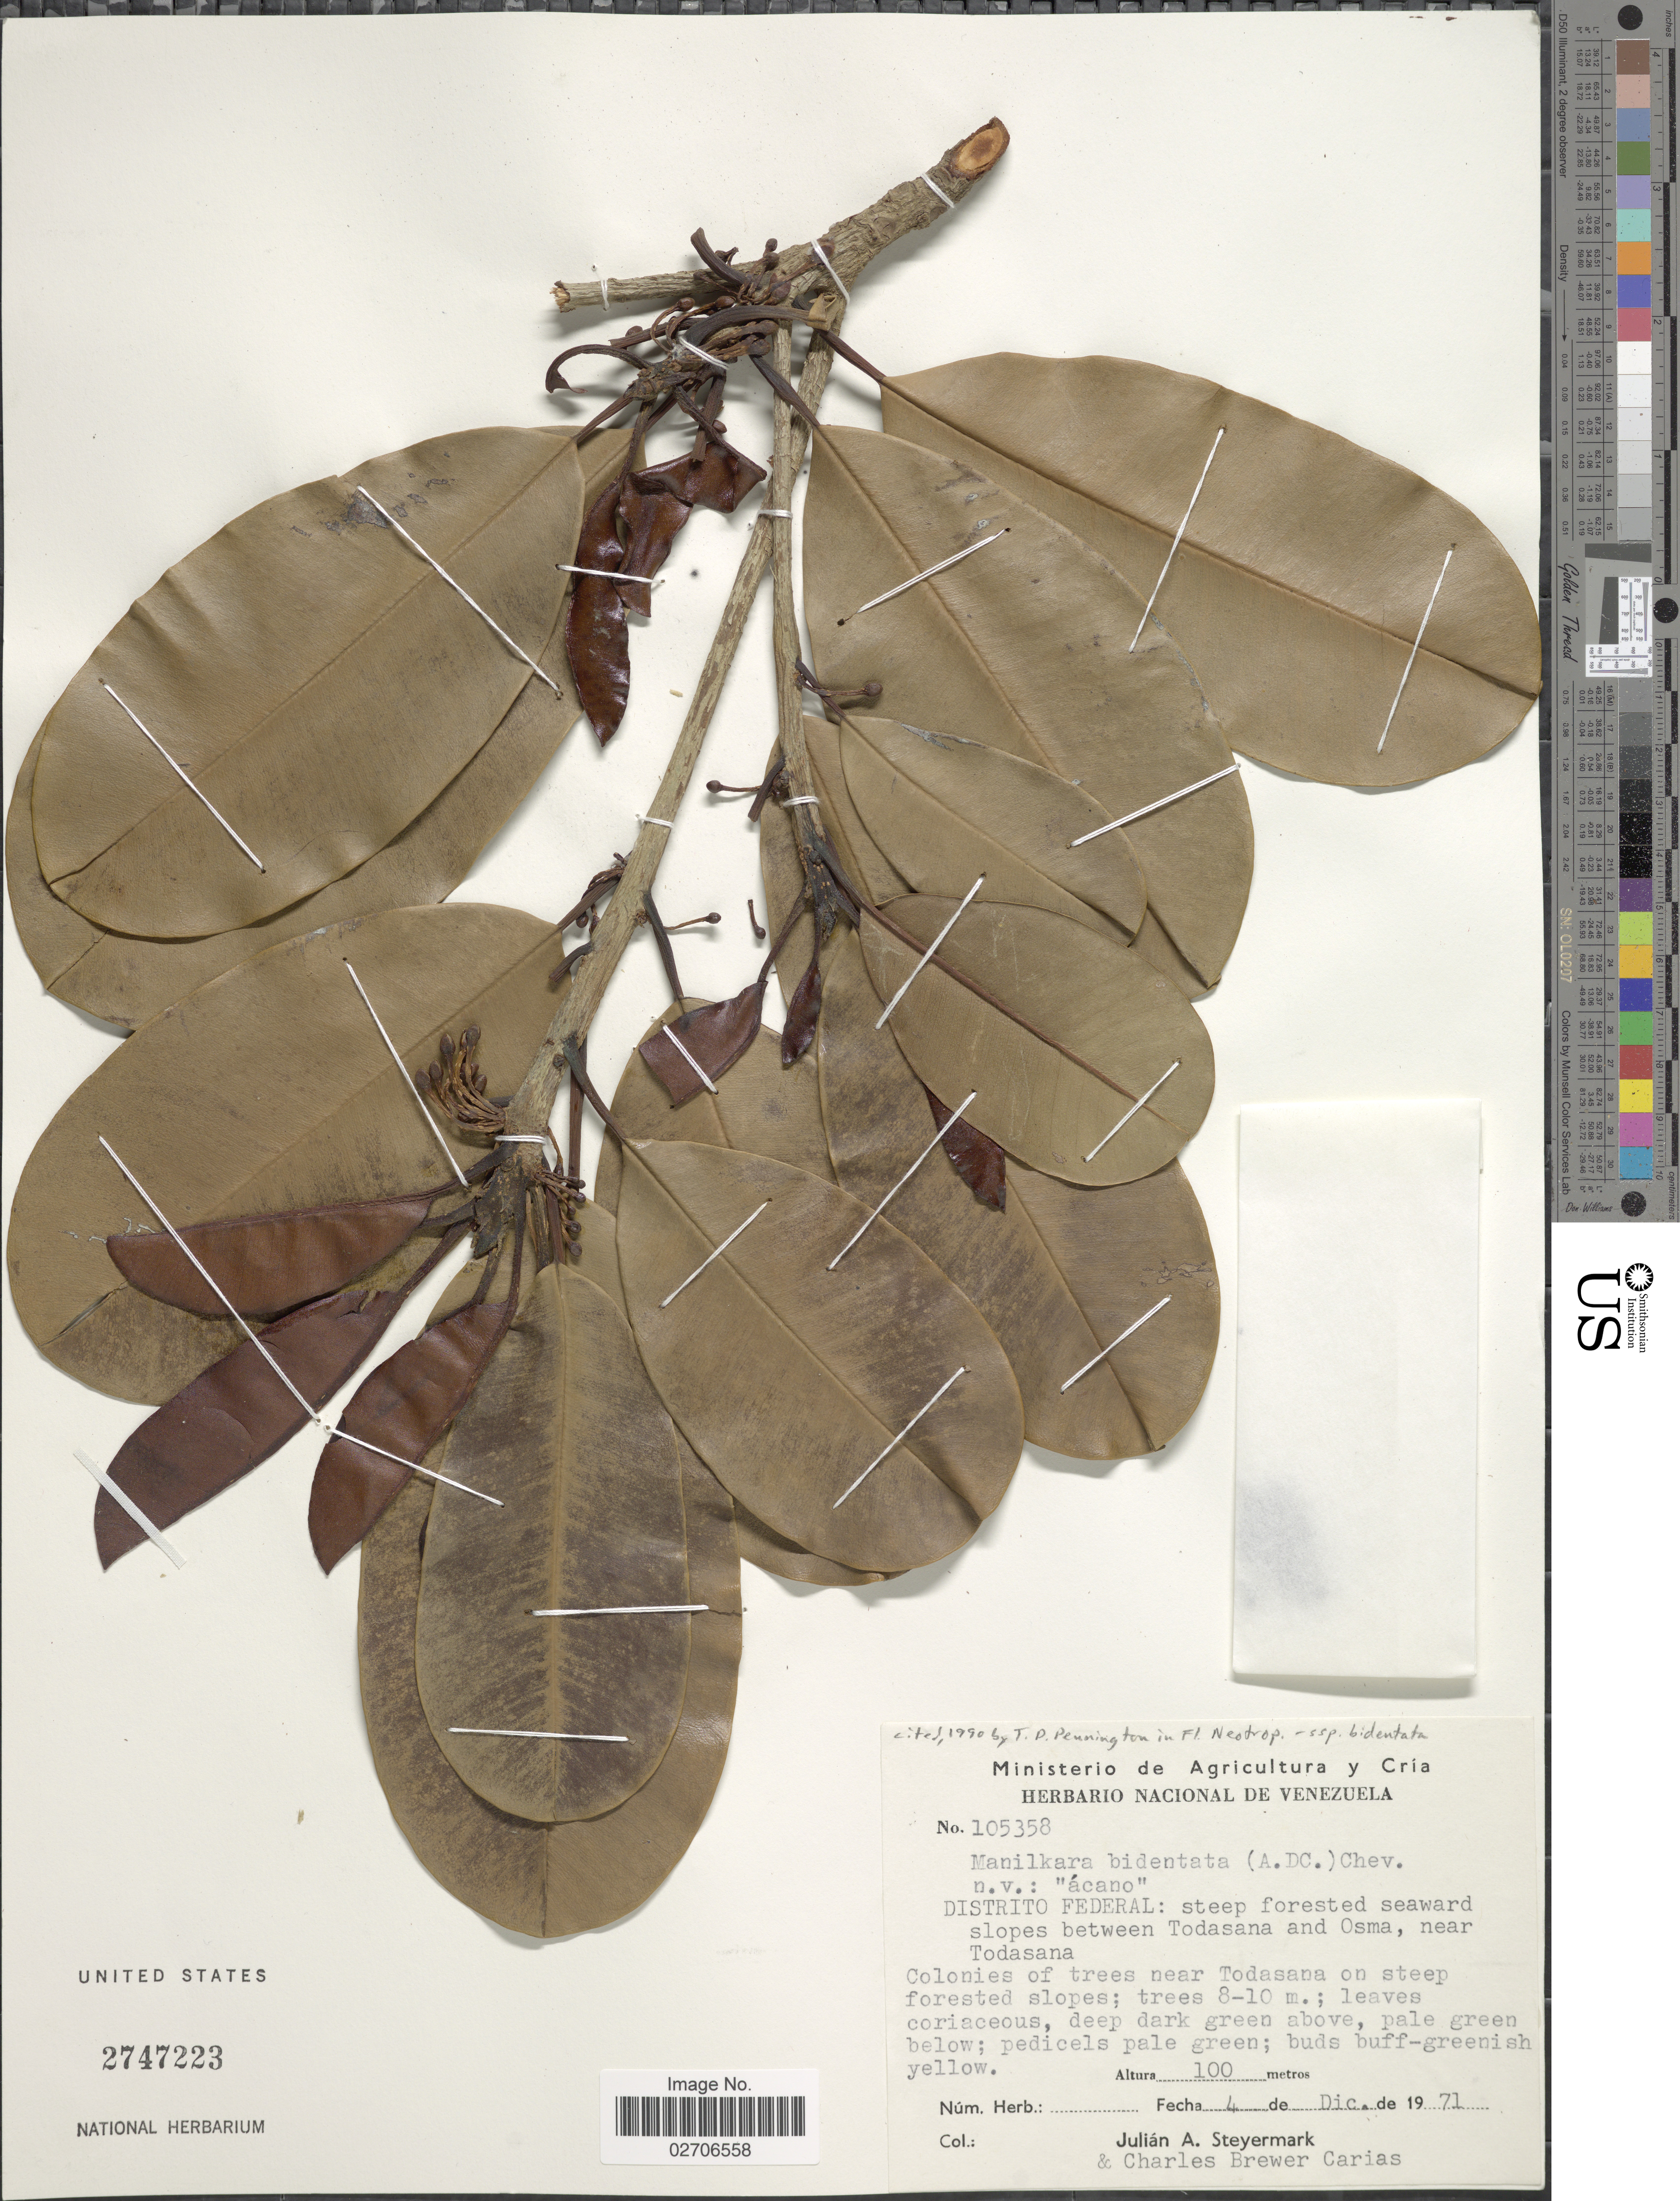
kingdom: Plantae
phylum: Tracheophyta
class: Magnoliopsida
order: Ericales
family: Sapotaceae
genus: Manilkara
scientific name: Manilkara bidentata subsp. bidentata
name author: (A. DC.) A. Chev.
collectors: J. Steyermark & C. Brewer-Carias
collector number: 105358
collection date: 1971-12-04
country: Venezuela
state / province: Distrito Federal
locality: Distrito Federal: steep forested seaward slopes between Todasana and Osma, near Todasana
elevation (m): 100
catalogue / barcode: US 274723